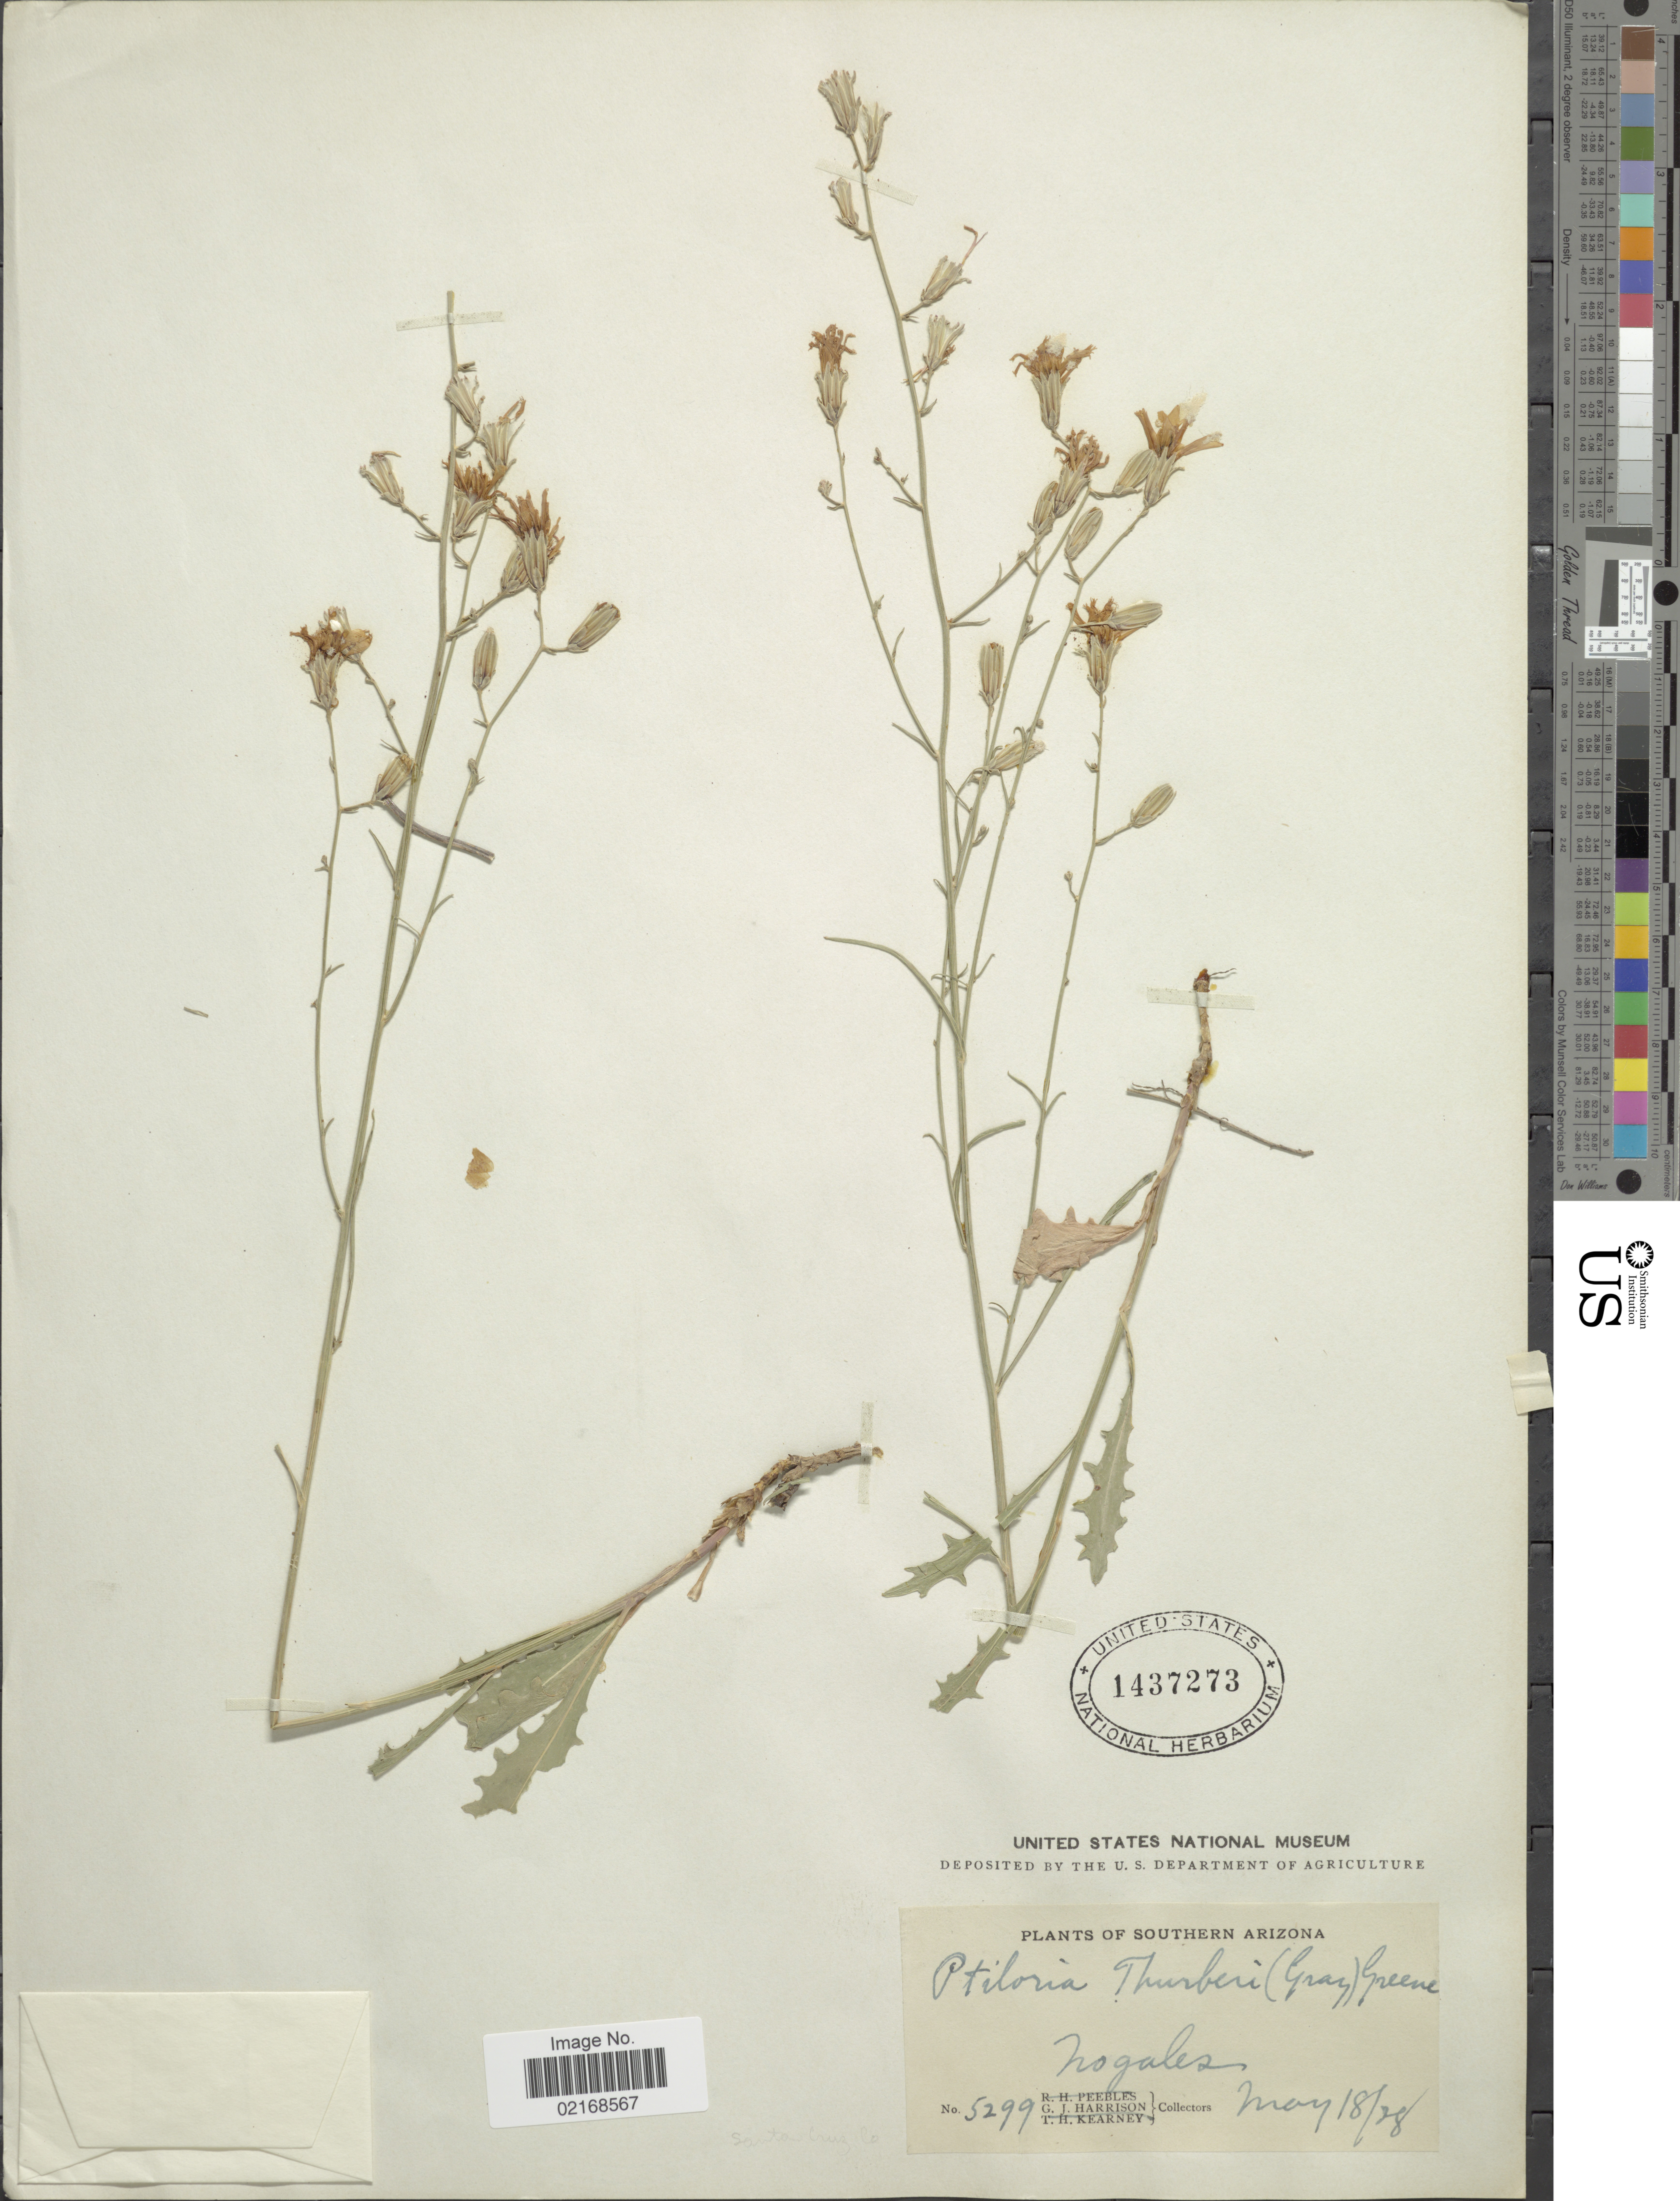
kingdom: Plantae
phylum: Tracheophyta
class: Magnoliopsida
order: Asterales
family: Asteraceae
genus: Stephanomeria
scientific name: Stephanomeria thurberi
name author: A. Gray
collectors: G. J. Harrison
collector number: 5299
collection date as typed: Transcribed d/m/y: 18/5/28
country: United States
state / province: Arizona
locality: Southern Arizona, Nogales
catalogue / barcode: US 1437273